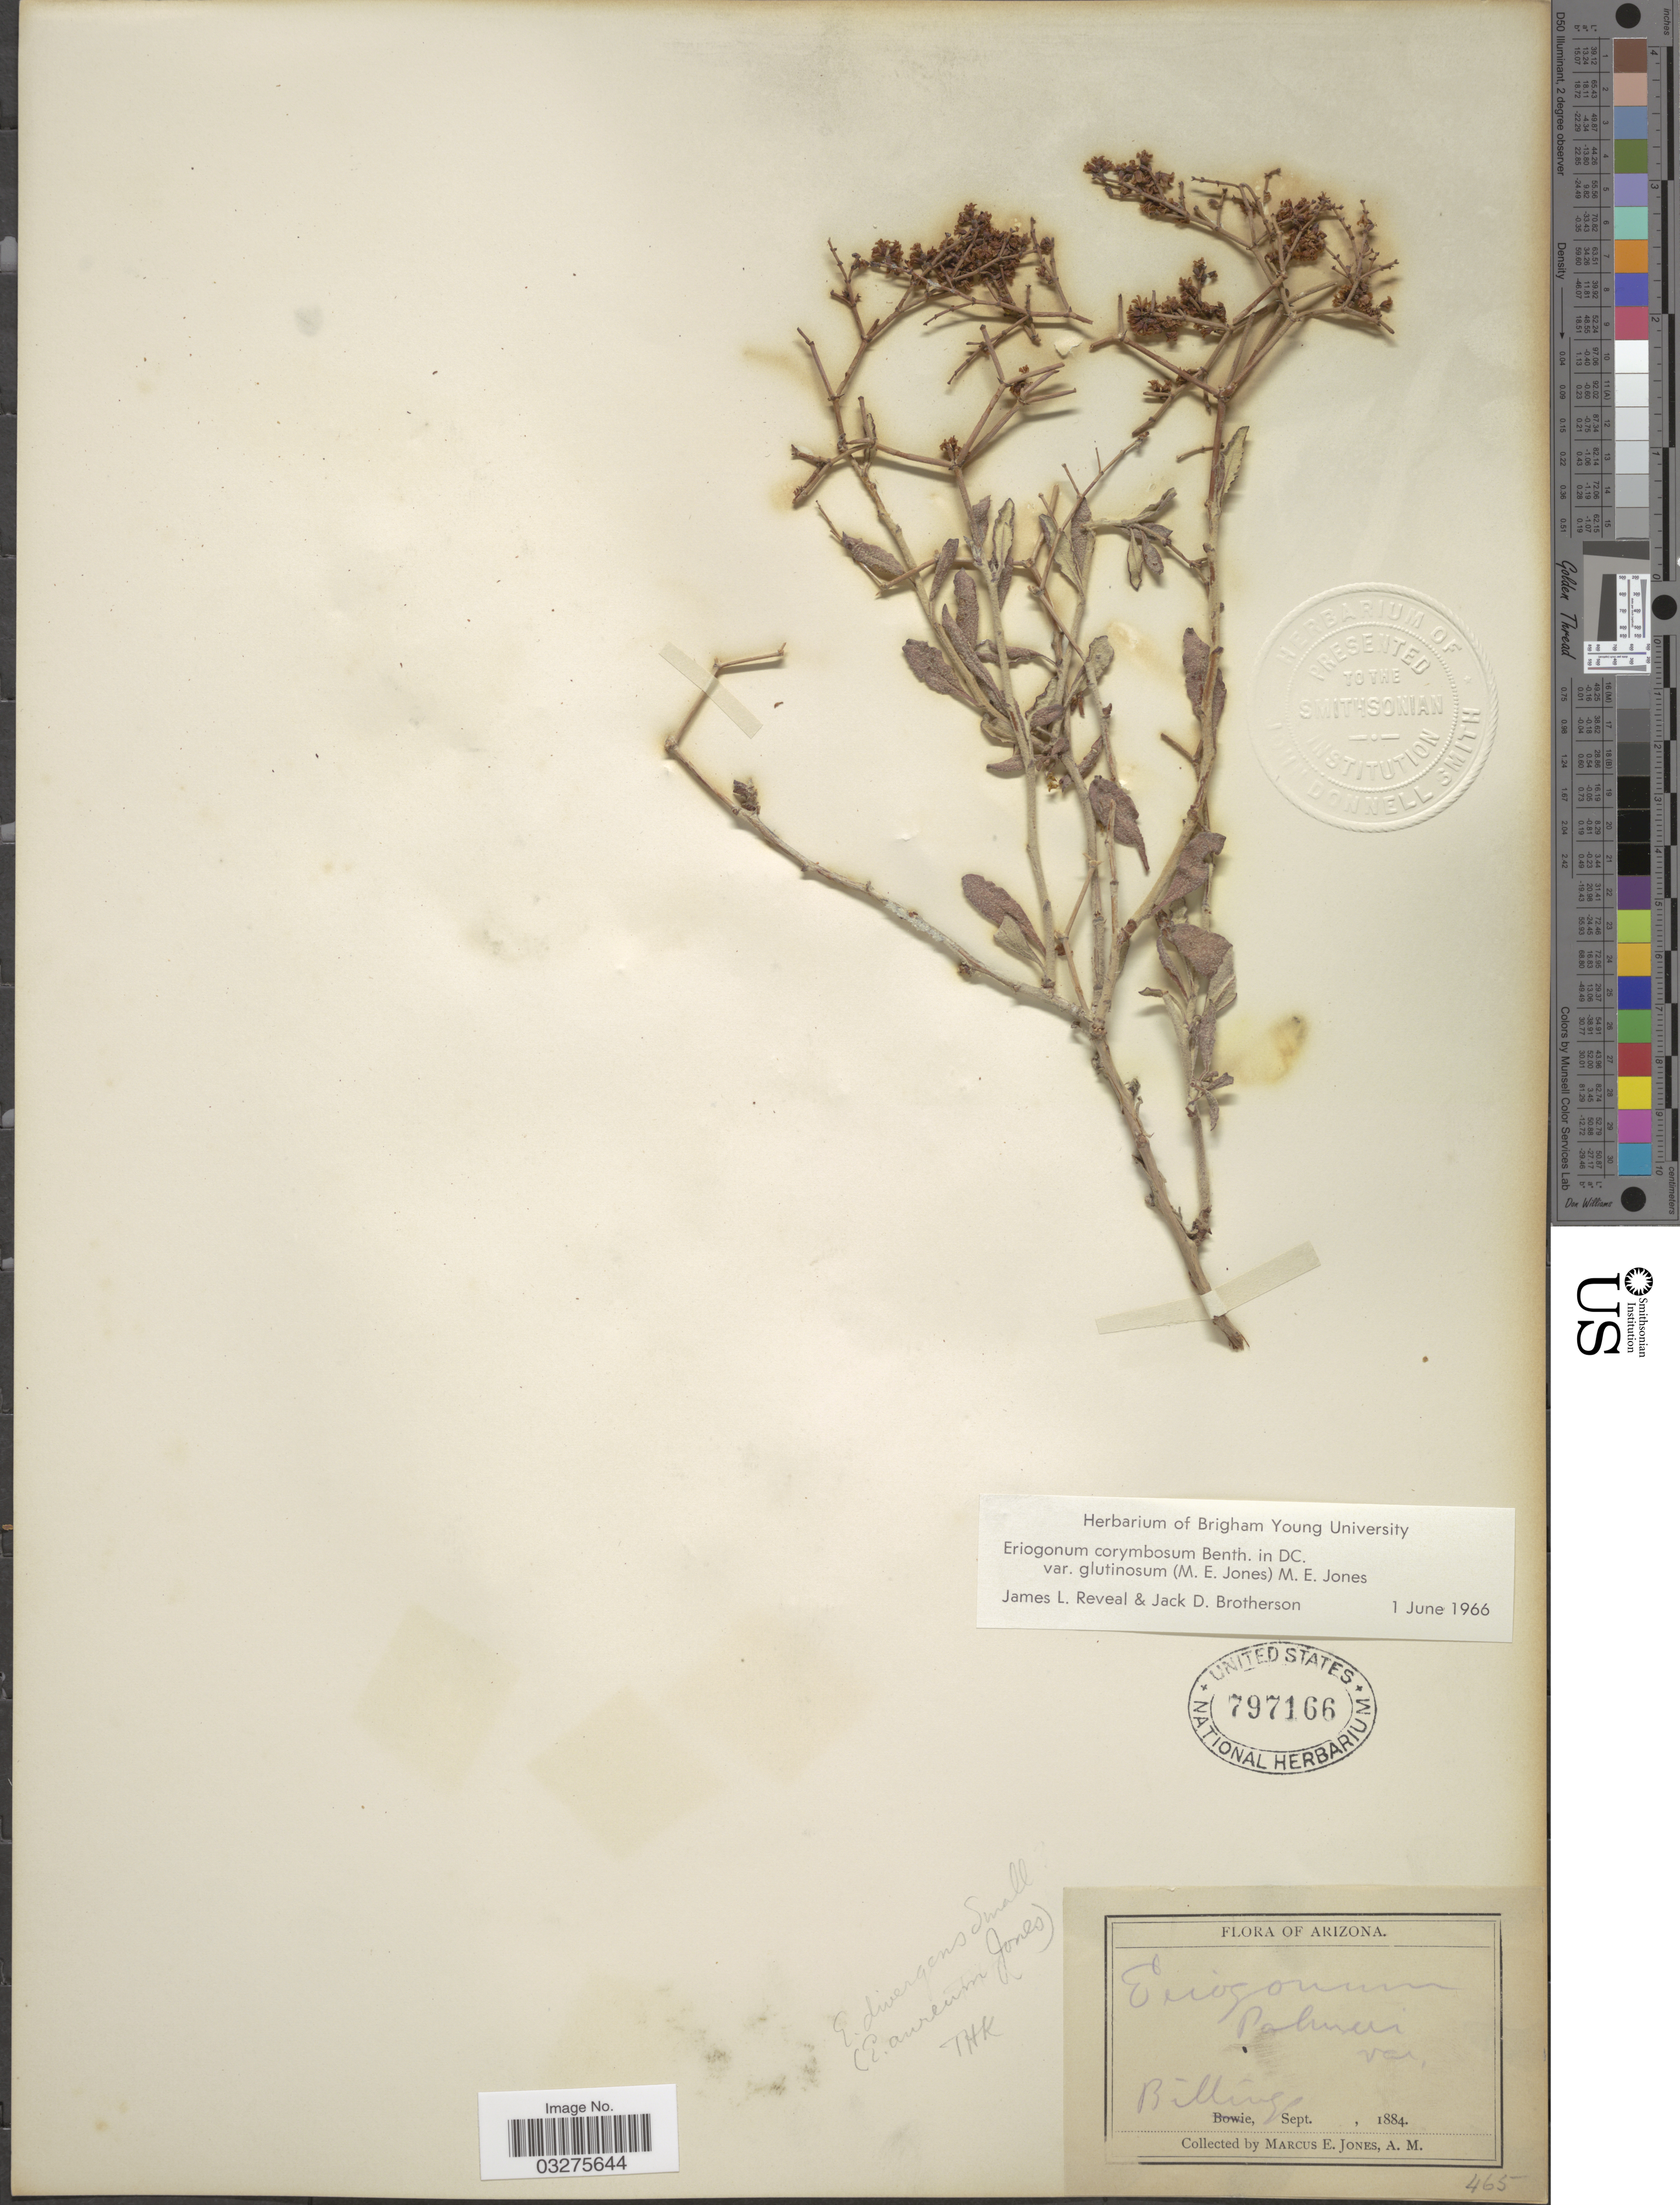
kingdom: Plantae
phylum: Tracheophyta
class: Magnoliopsida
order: Caryophyllales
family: Polygonaceae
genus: Eriogonum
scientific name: Eriogonum corymbosum var. glutinosum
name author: (M.E. Jones) M.E. Jones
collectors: M. E. Jones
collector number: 465?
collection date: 1884-09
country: United States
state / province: Arizona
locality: Billings.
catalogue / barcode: US 797166